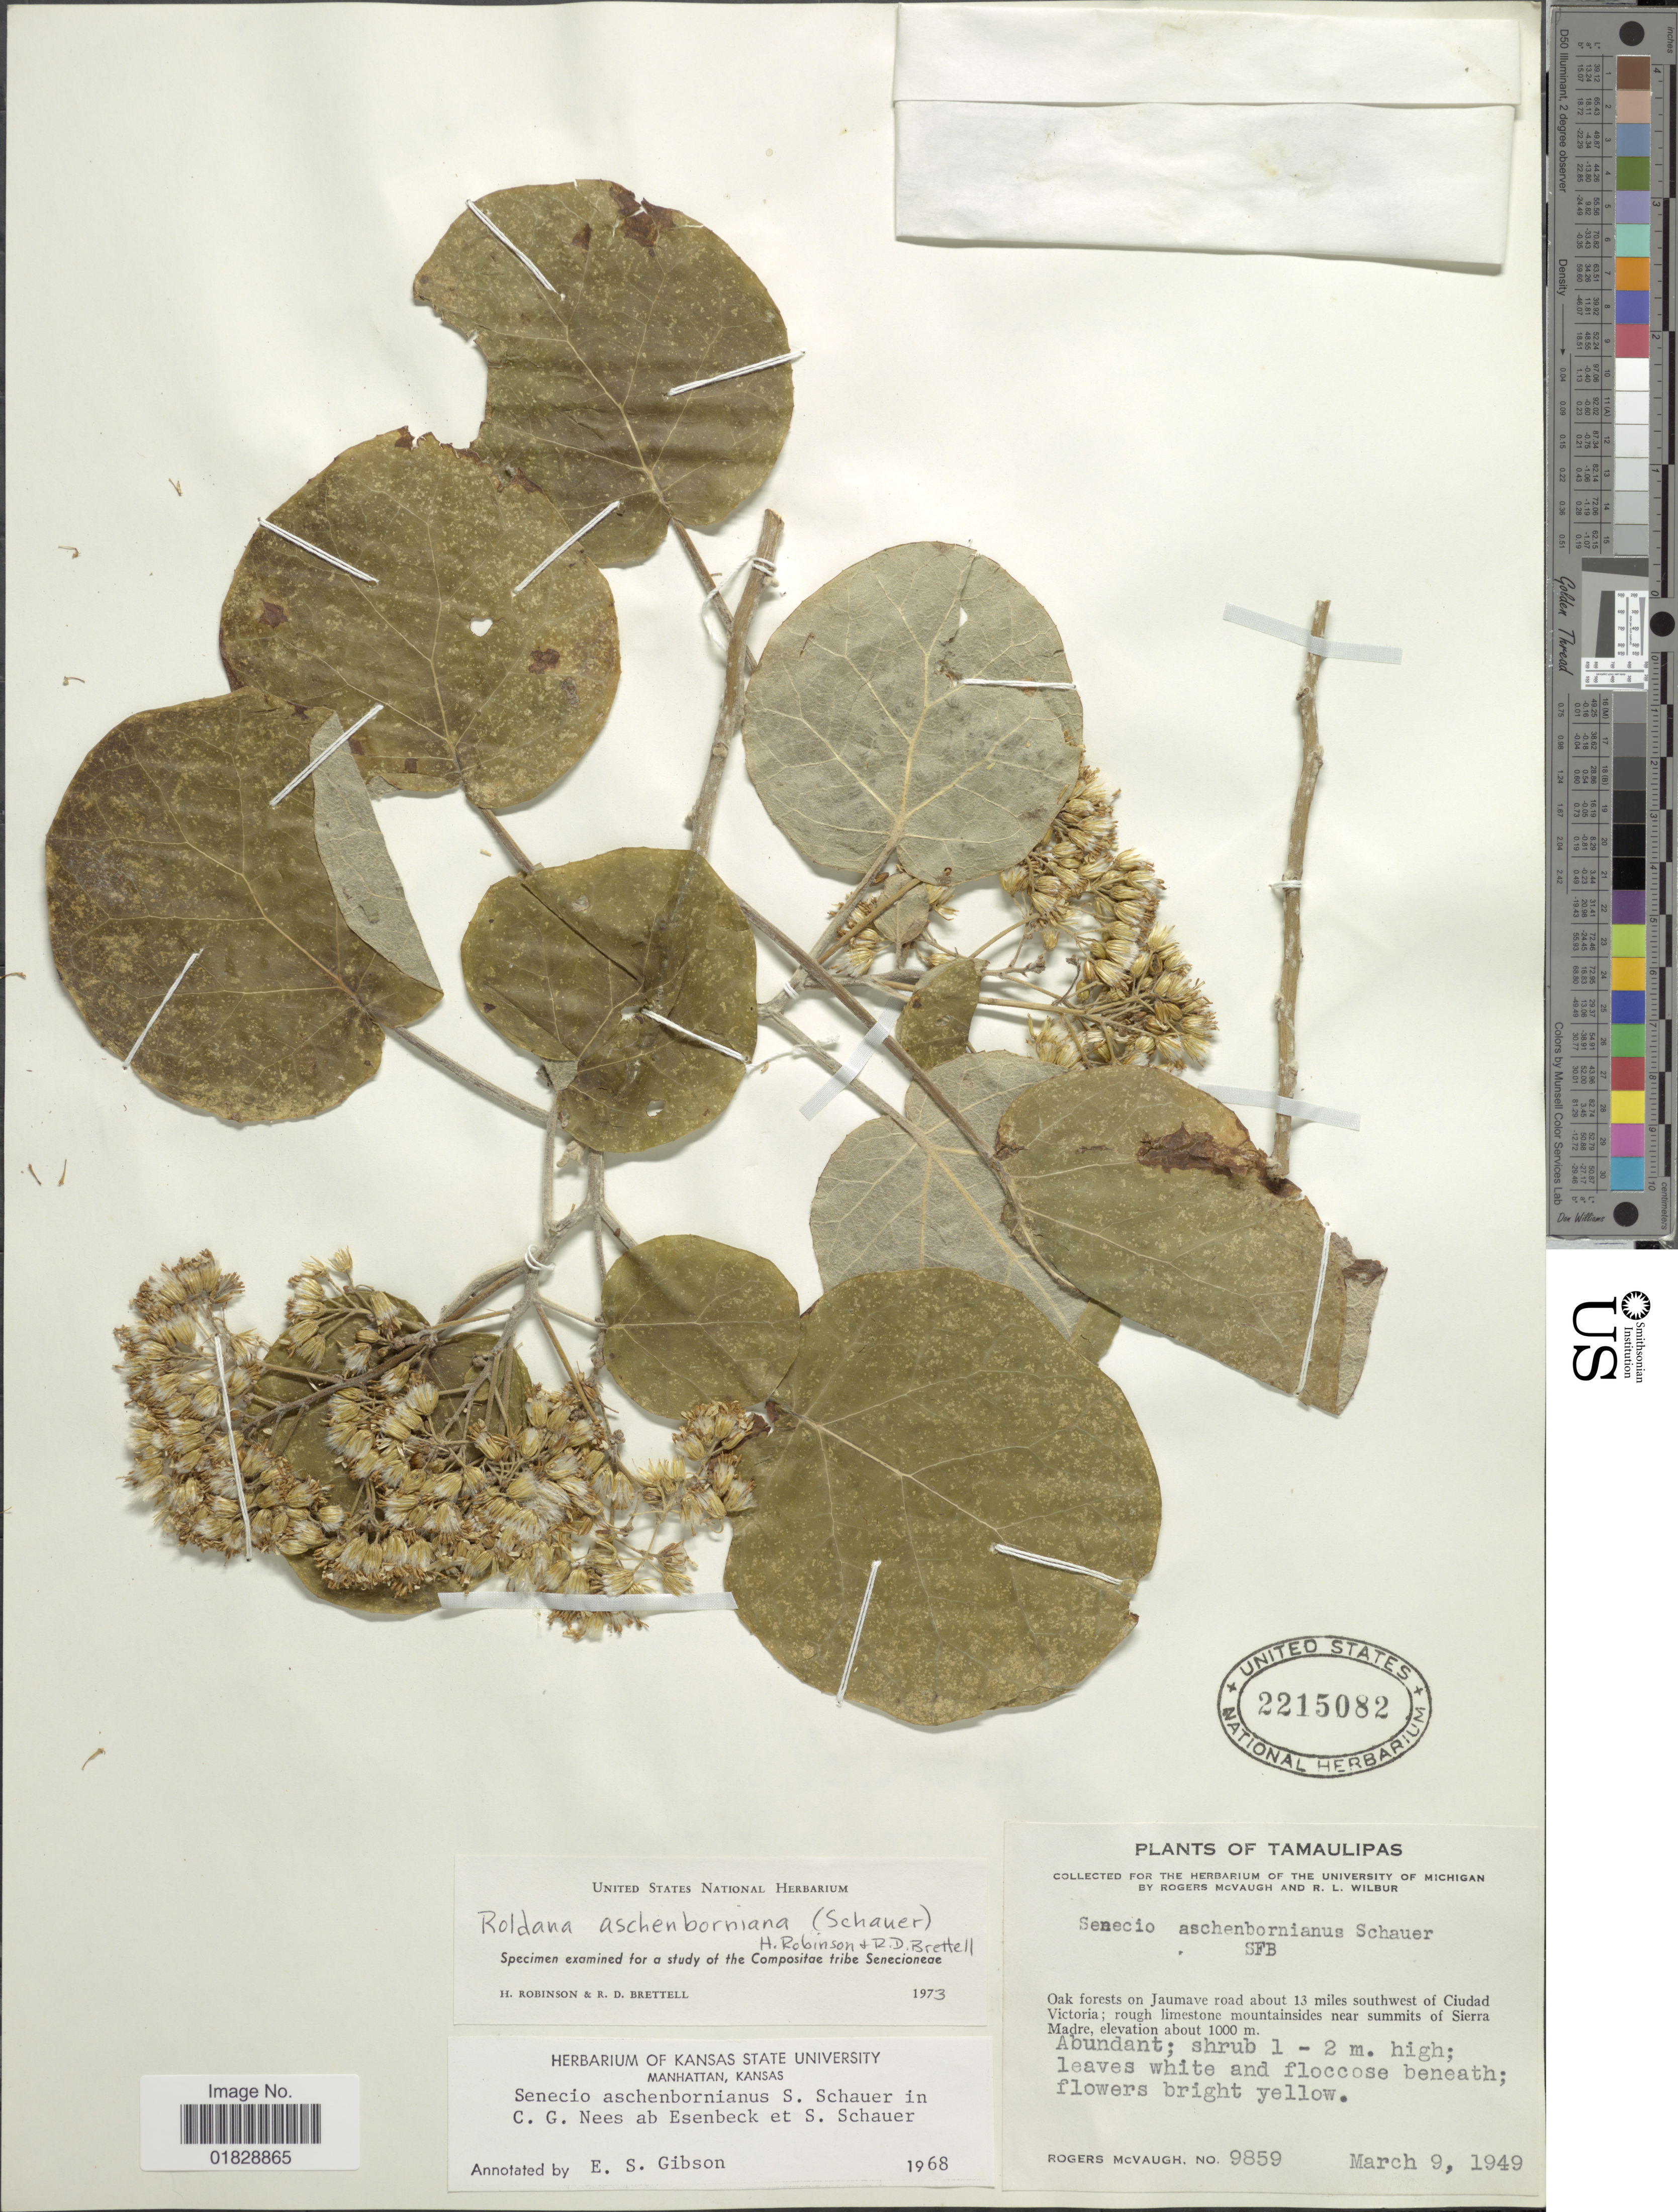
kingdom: Plantae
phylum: Tracheophyta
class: Magnoliopsida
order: Asterales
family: Asteraceae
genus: Roldana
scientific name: Roldana aschenborniana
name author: (S. Schauer) H. Rob. & Brettell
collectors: R. McVaugh & R. L. Wilbur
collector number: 9859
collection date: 1949-03-09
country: Mexico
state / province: Tamaulipas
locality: Oak forests on Jaumave road about 13 miles southwest of Ciudad Victoria; rough limestone mountainsides near summits of Sierra Madre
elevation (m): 1000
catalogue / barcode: US 2215082